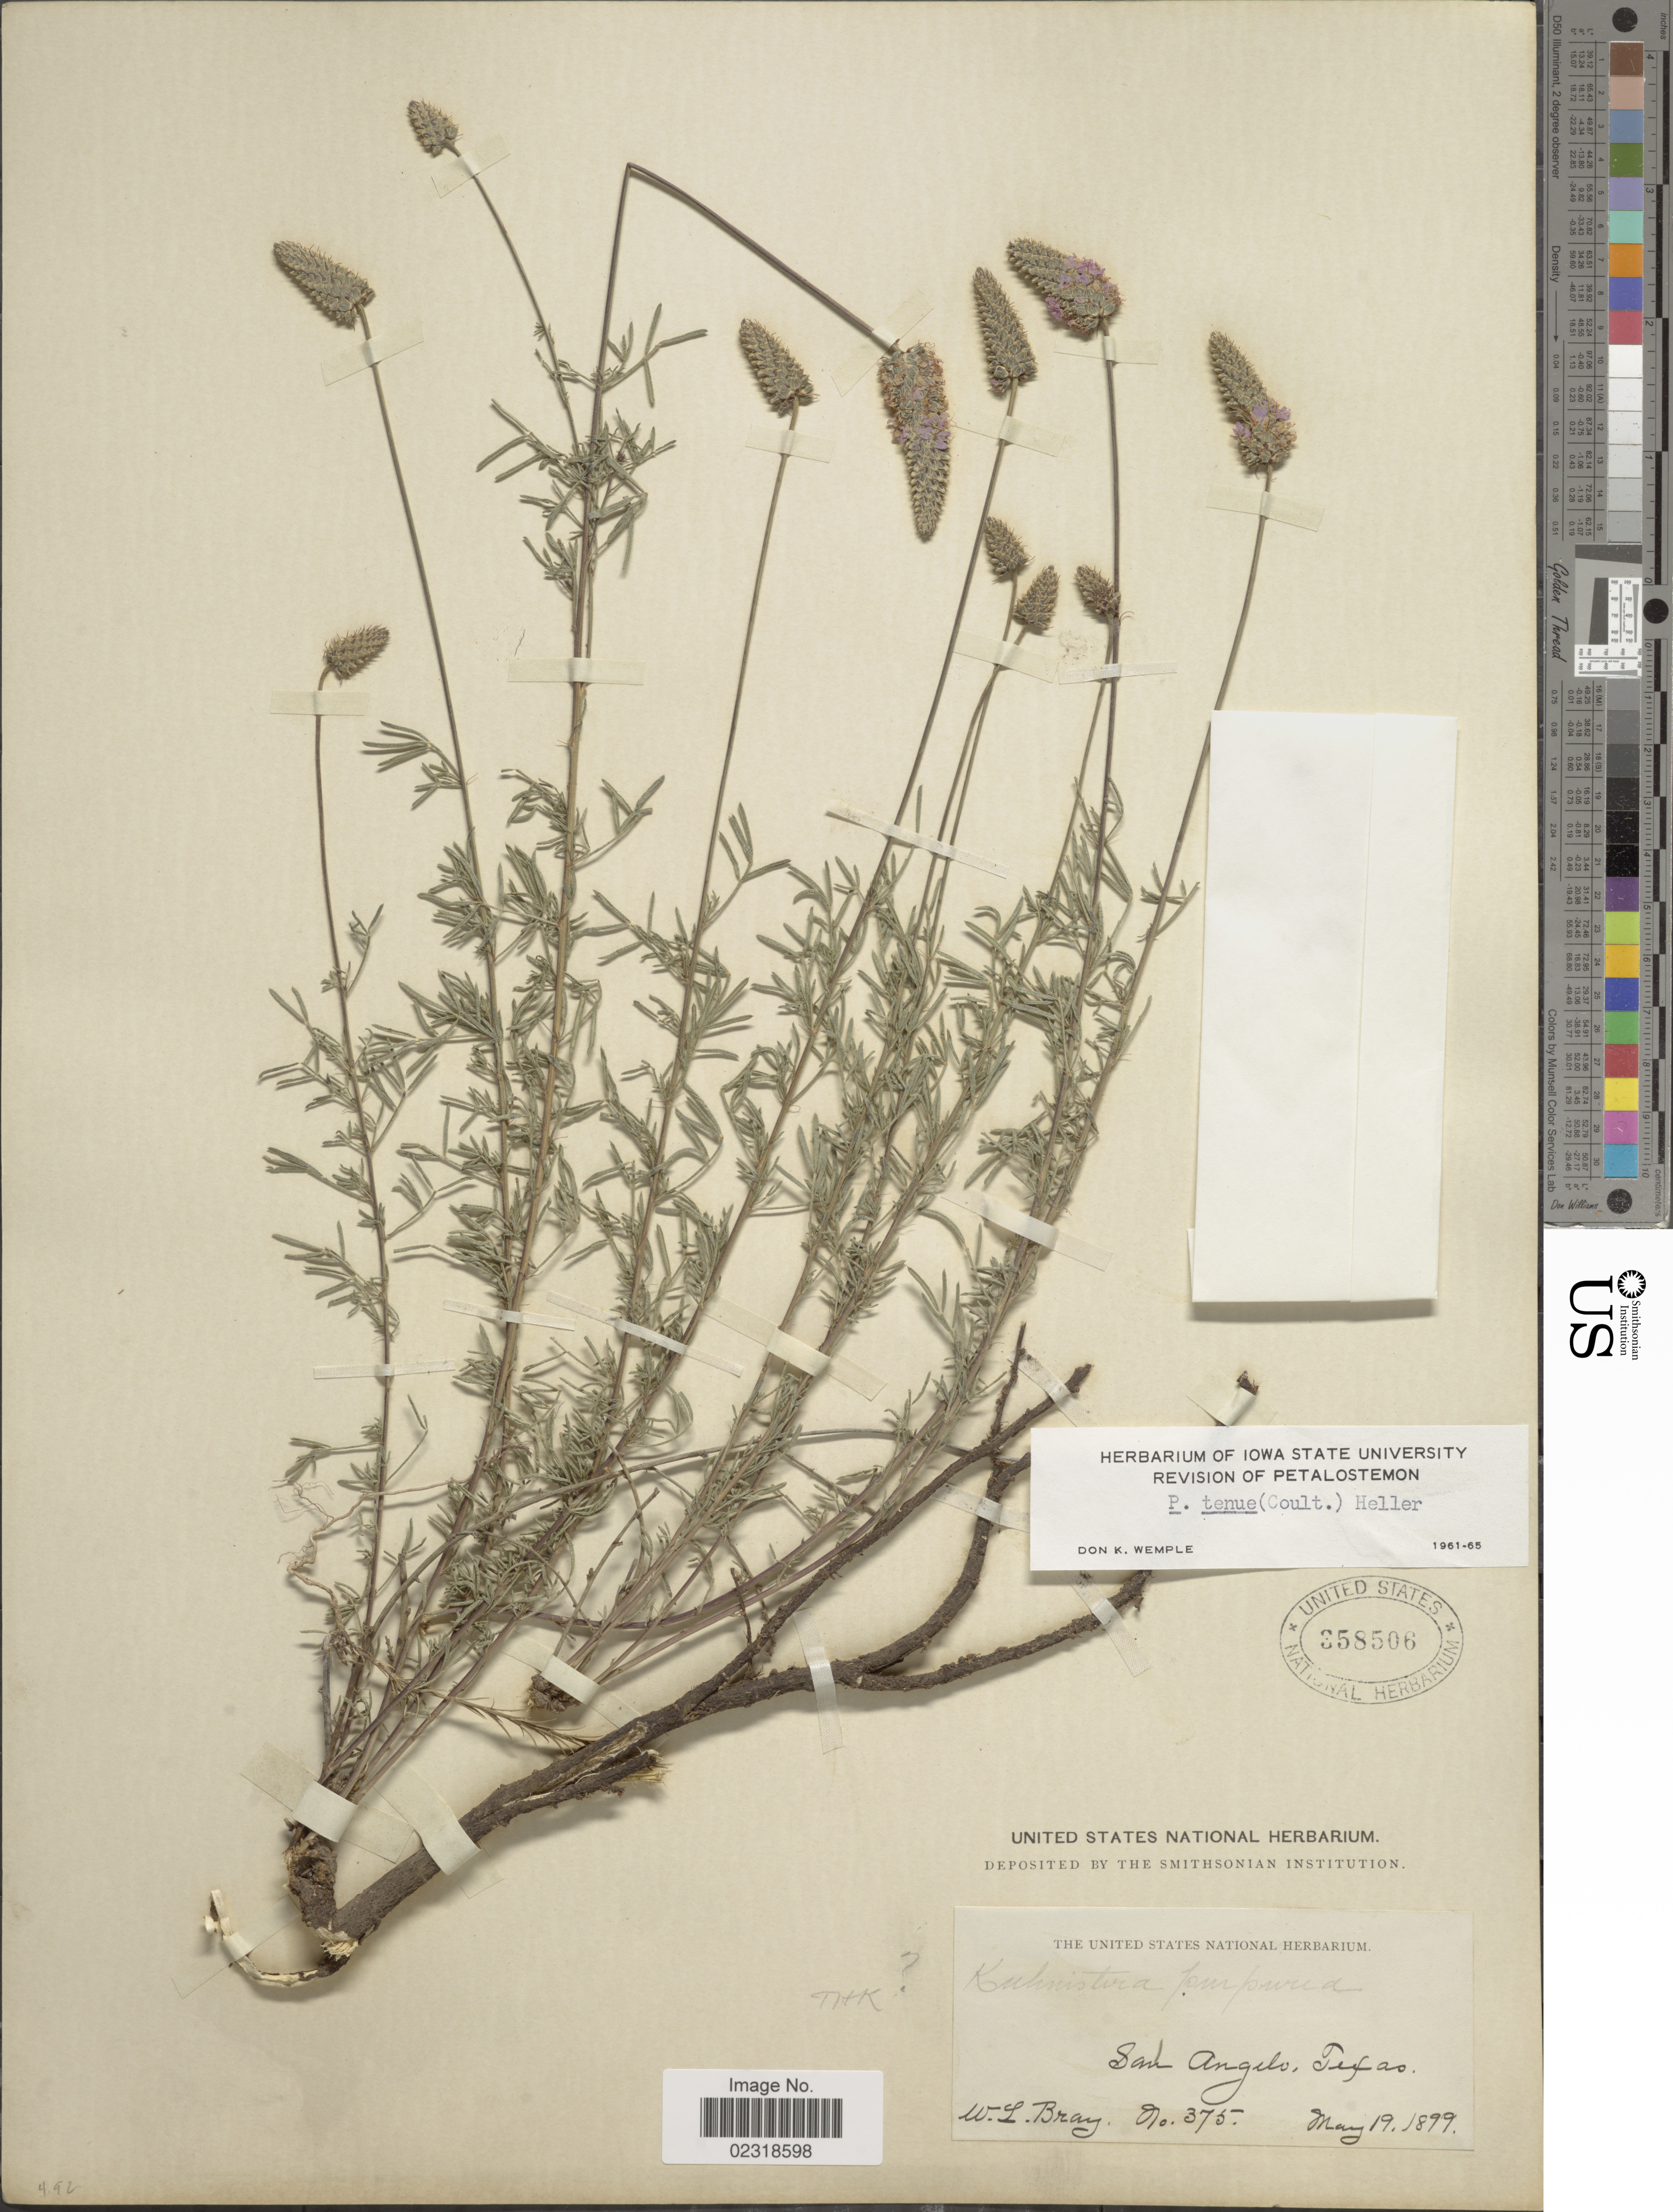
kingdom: Plantae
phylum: Tracheophyta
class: Magnoliopsida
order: Fabales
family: Fabaceae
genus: Dalea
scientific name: Dalea tenuis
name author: (J.M. Coult.) Shinners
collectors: W. L. Bray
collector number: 375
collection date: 1899-05-19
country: United States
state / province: Texas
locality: San Angelo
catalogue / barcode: US 358506